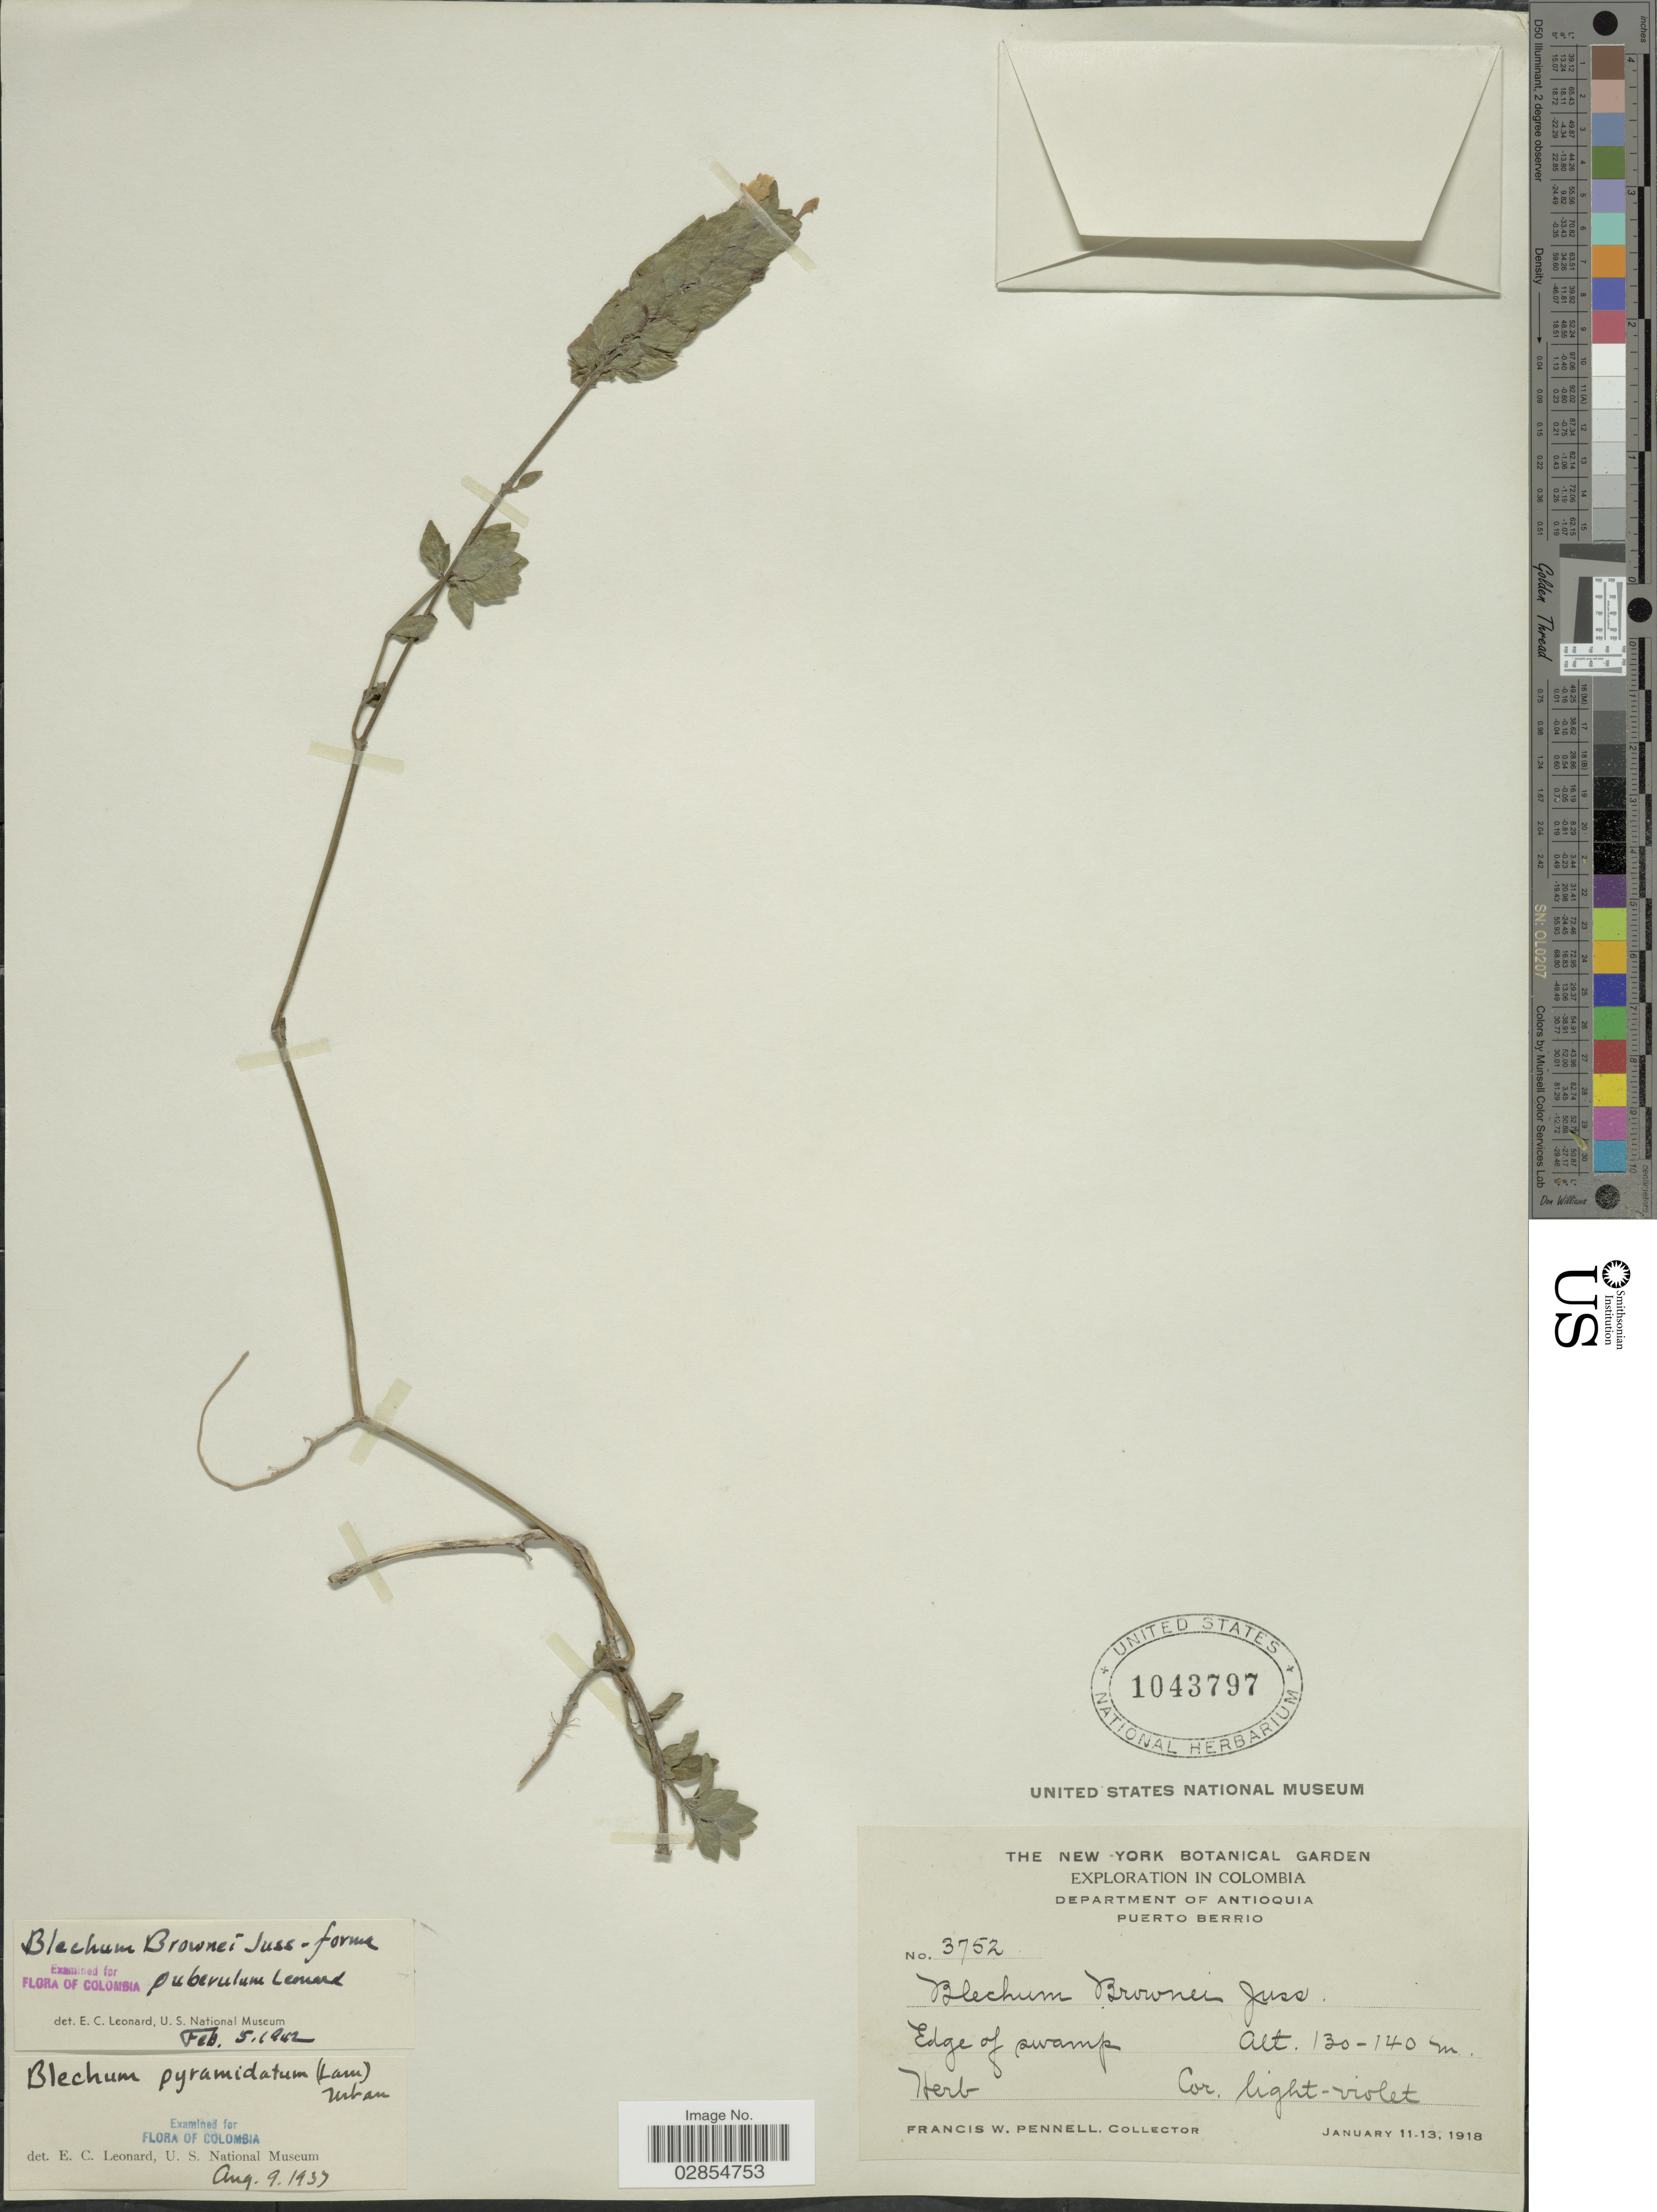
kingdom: Plantae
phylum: Tracheophyta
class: Magnoliopsida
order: Lamiales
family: Acanthaceae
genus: Blechum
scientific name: Blechum pyramidatum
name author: (Lam.) Urb.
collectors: F. W. Pennell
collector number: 3752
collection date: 1918-01-11/1918-01-13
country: Colombia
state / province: Antioquia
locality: Department of Antioquia. Puerto Berrio. Edge of swamp.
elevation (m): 130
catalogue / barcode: US 1043797